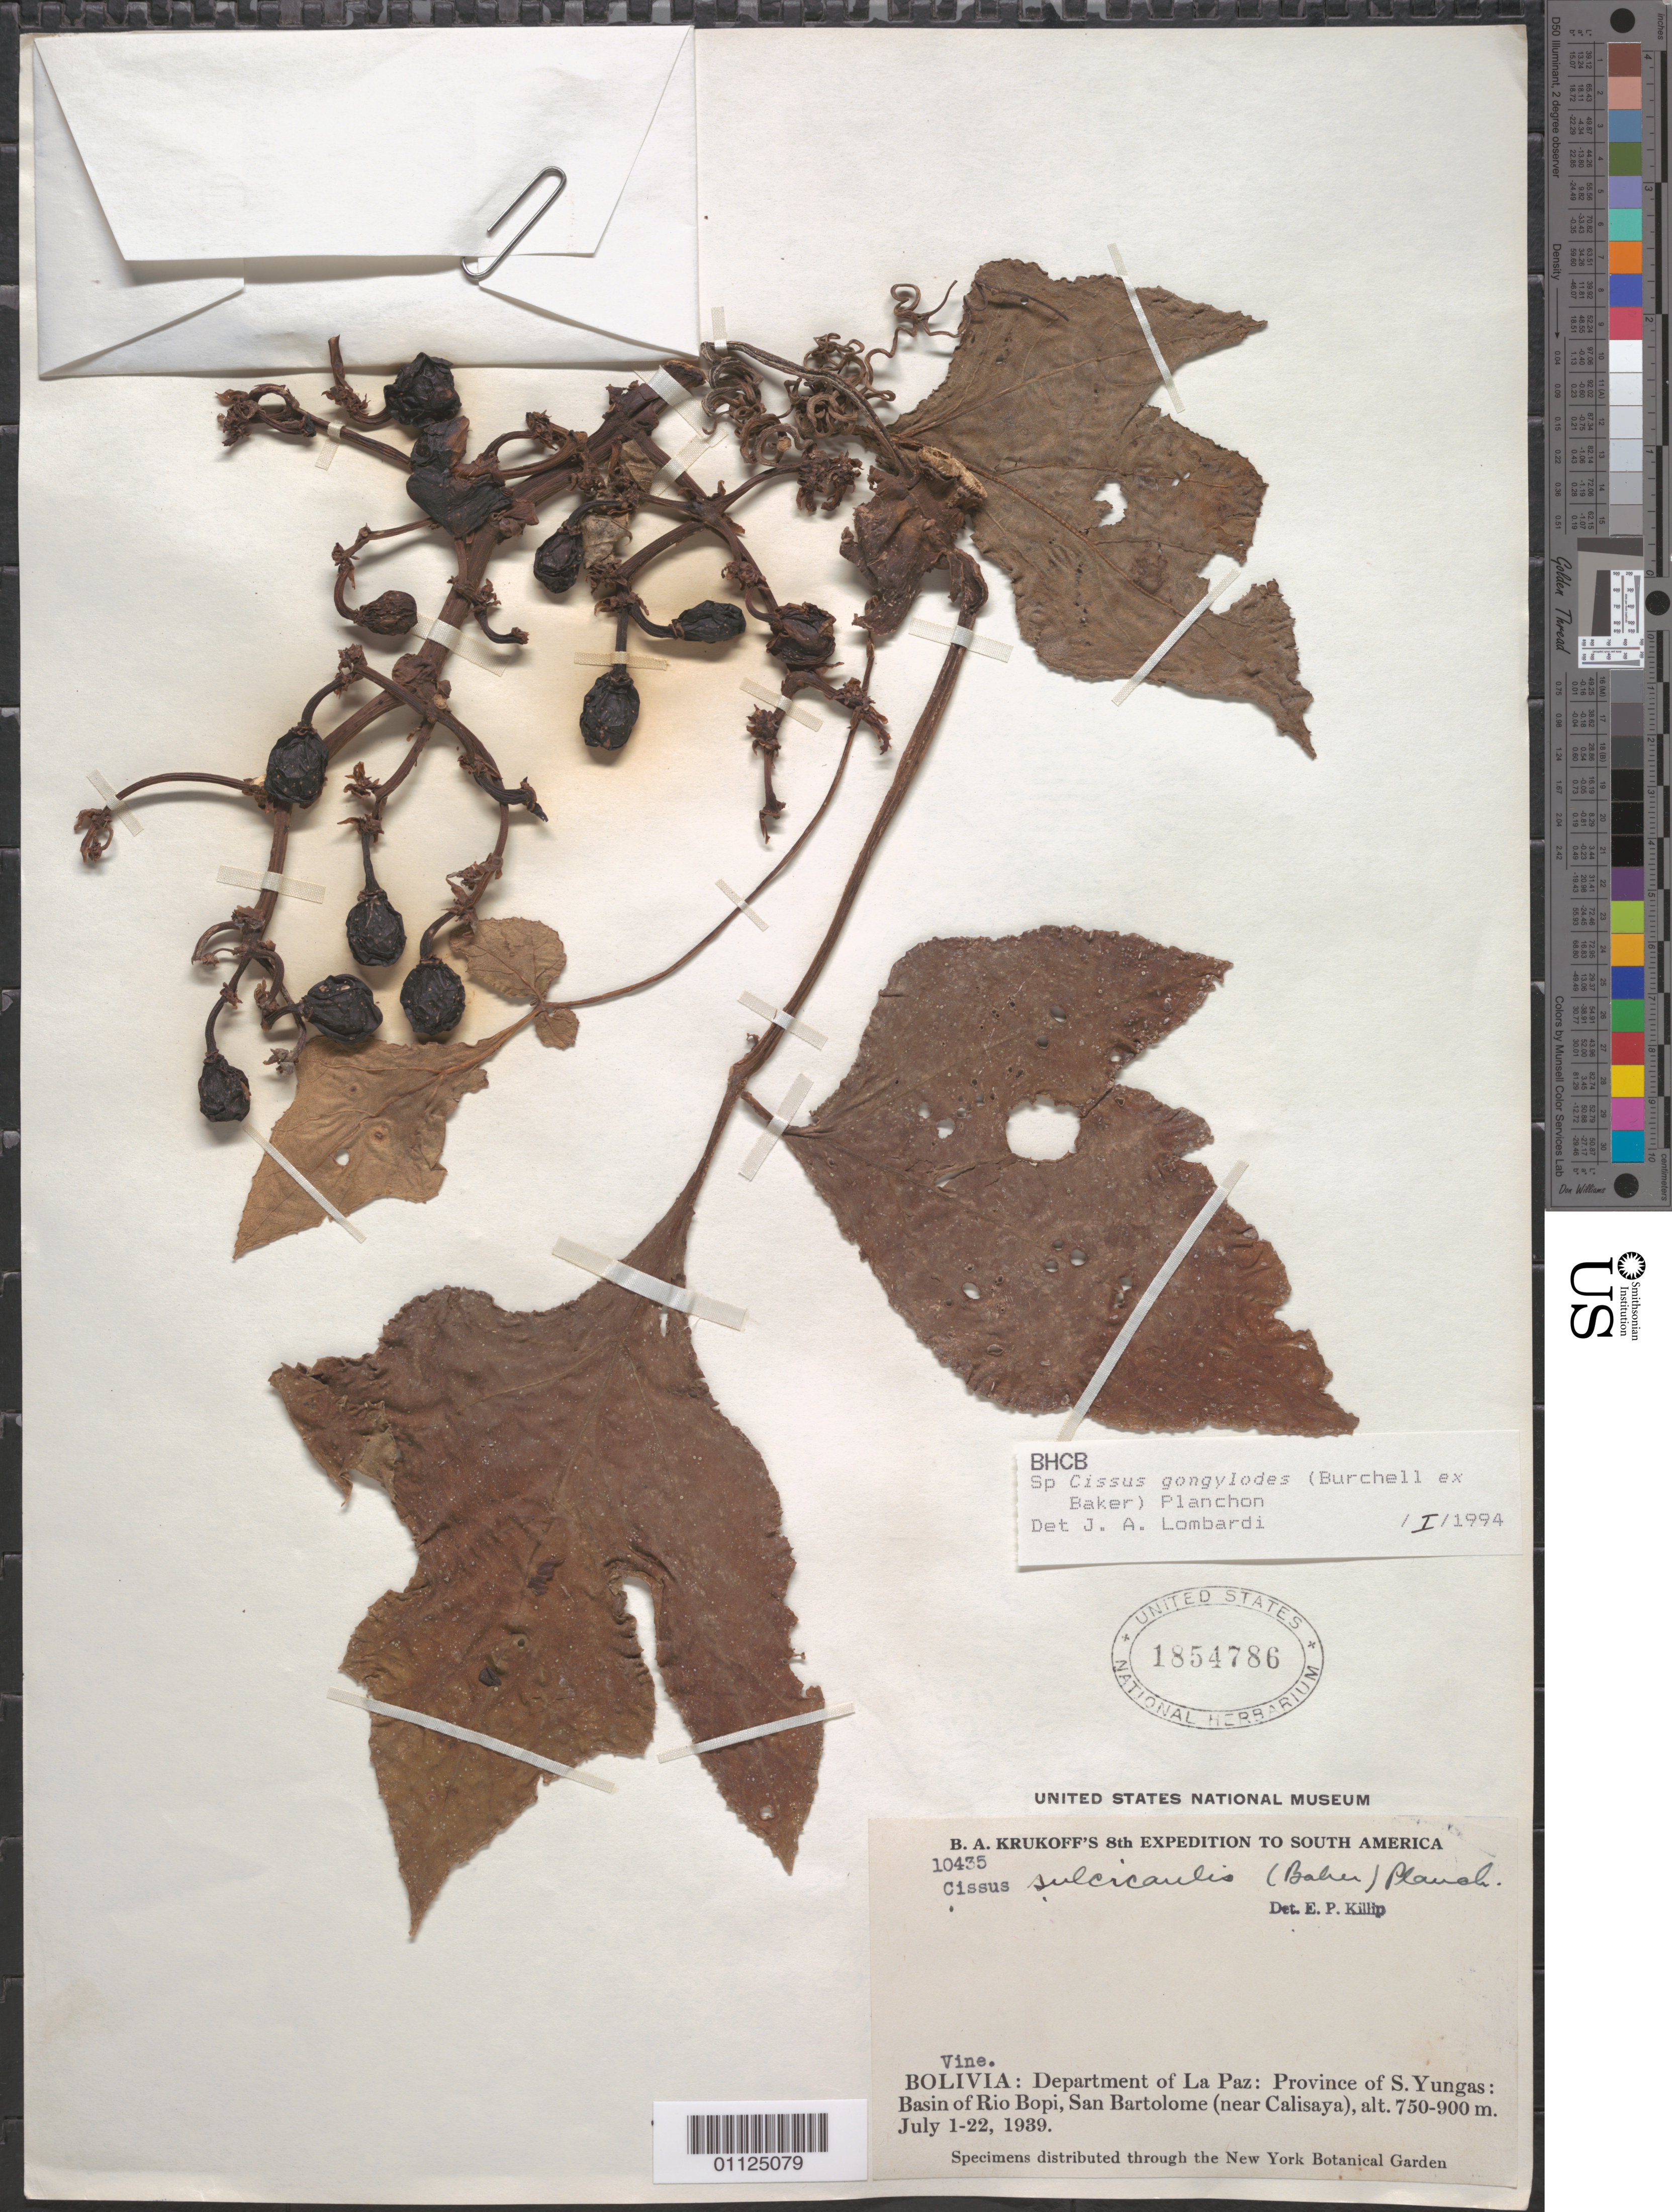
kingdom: Plantae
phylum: Tracheophyta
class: Magnoliopsida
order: Vitales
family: Vitaceae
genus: Cissus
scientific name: Cissus gongylodes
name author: (Burch. & Baker) Planch.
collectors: B. A. Krukoff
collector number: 10435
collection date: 1939-07-01/1939-07-22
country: Bolivia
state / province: La Páz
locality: Province of S Yungas: Basin of Rio Bopi, San Bartolome (near Calisaya).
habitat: Vine.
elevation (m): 750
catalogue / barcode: US 1854786